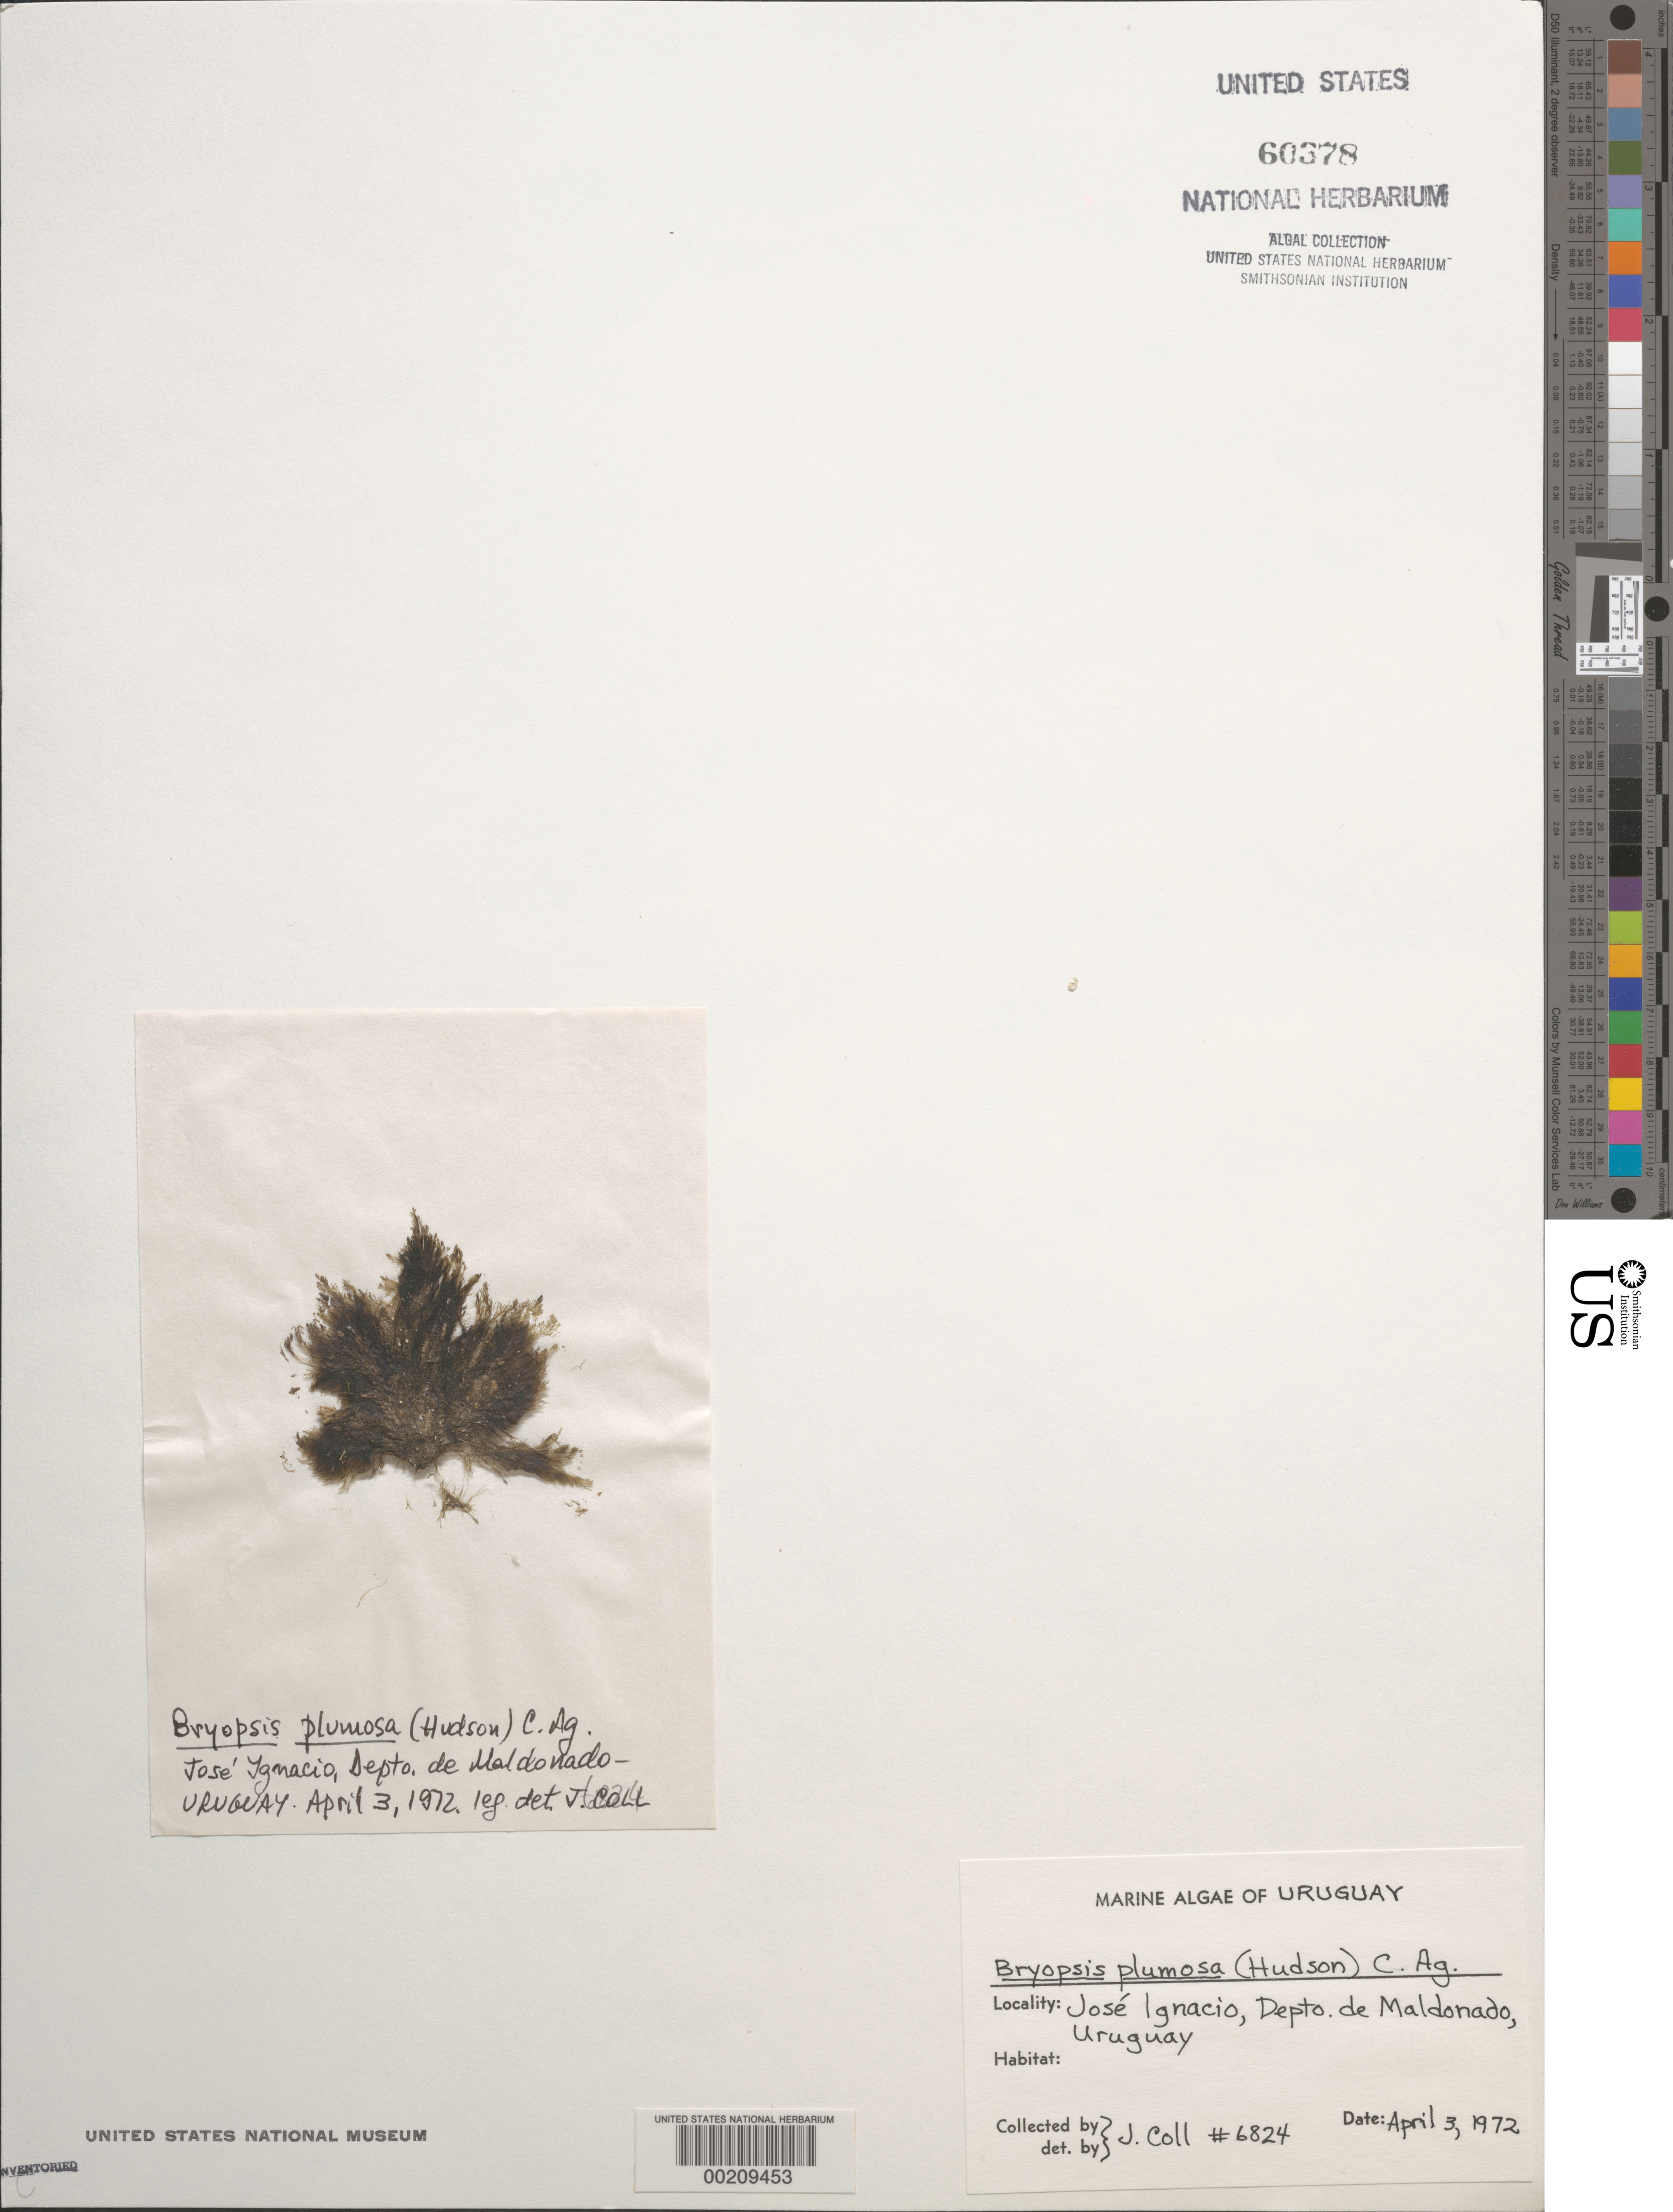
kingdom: Plantae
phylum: Chlorophyta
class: Ulvophyceae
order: Bryopsidales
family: Bryopsidaceae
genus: Bryopsis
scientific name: Bryopsis plumosa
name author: (Huds.) C. Agardh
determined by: Coll, P.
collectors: J. Coll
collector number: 6824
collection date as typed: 03 Apr 1972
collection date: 1972-04-03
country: Uruguay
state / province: Maldonado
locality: Jose Ignacio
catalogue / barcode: US 60378